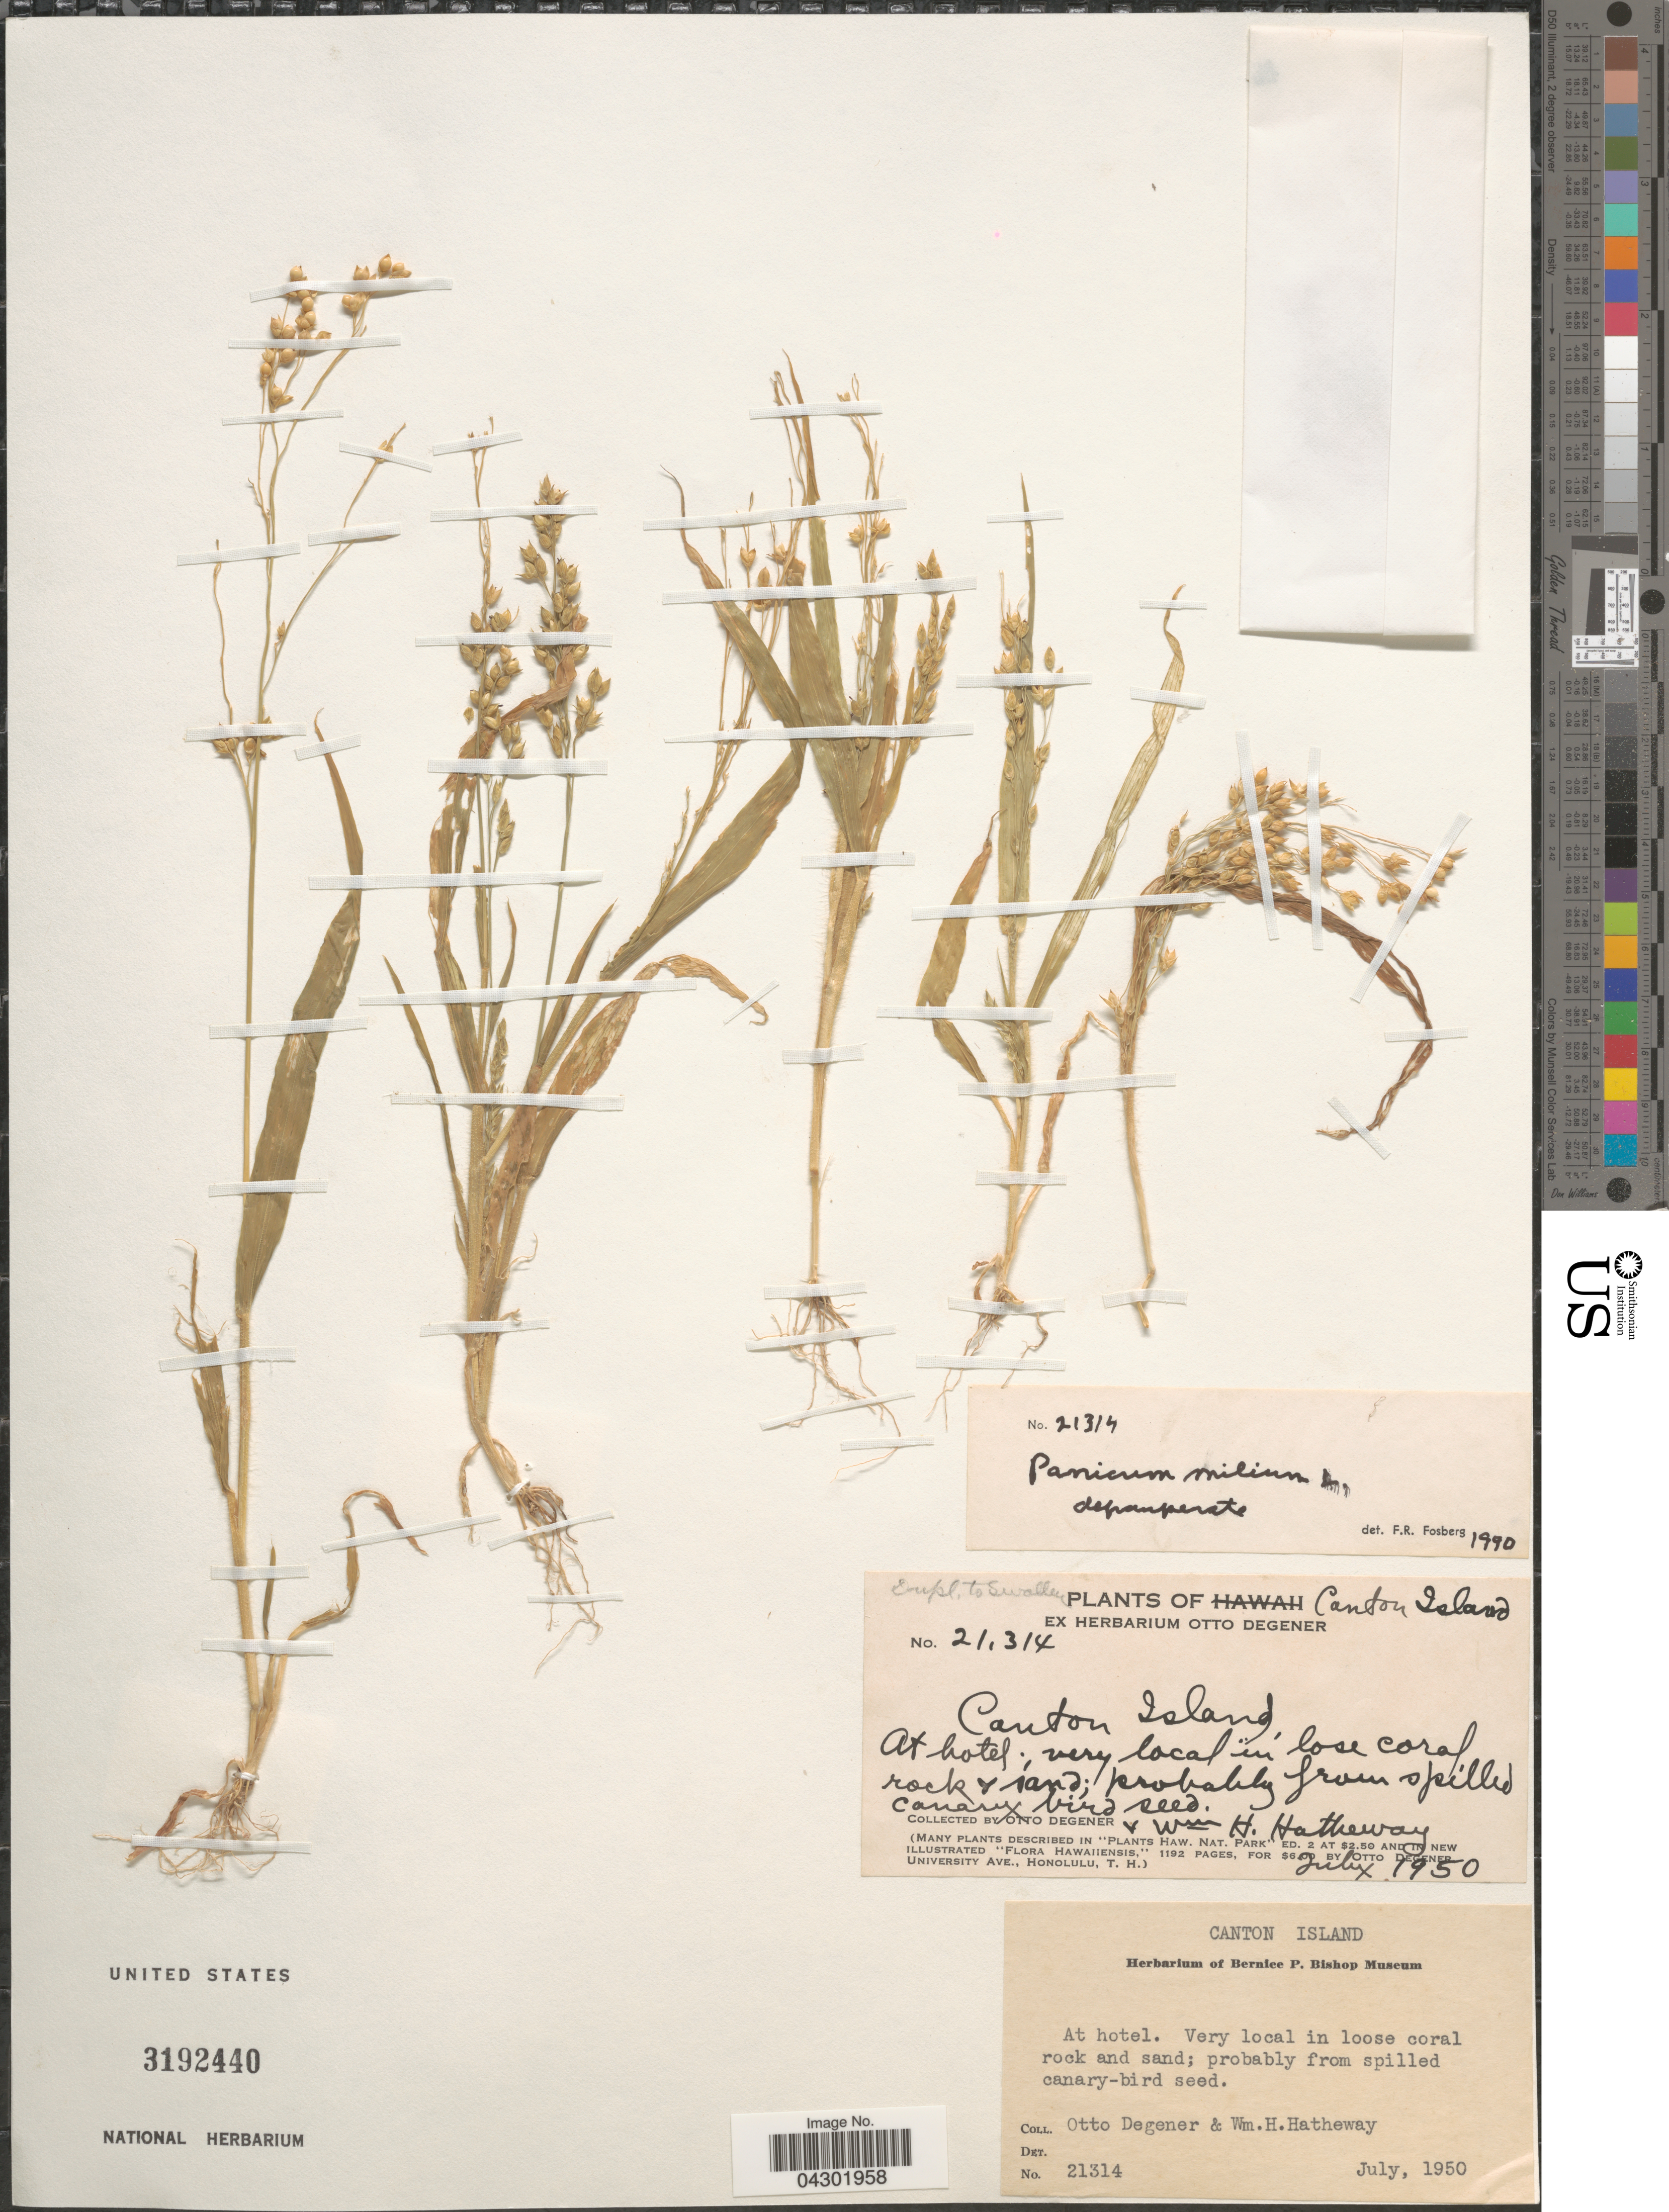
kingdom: Plantae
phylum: Tracheophyta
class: Liliopsida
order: Poales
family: Poaceae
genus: Panicum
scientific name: Panicum miliaceum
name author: L.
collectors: O. Degener & W. H. Hatheway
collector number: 21314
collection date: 1950-07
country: Kiribati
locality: Canton Island. At hotel.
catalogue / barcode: US 3192440